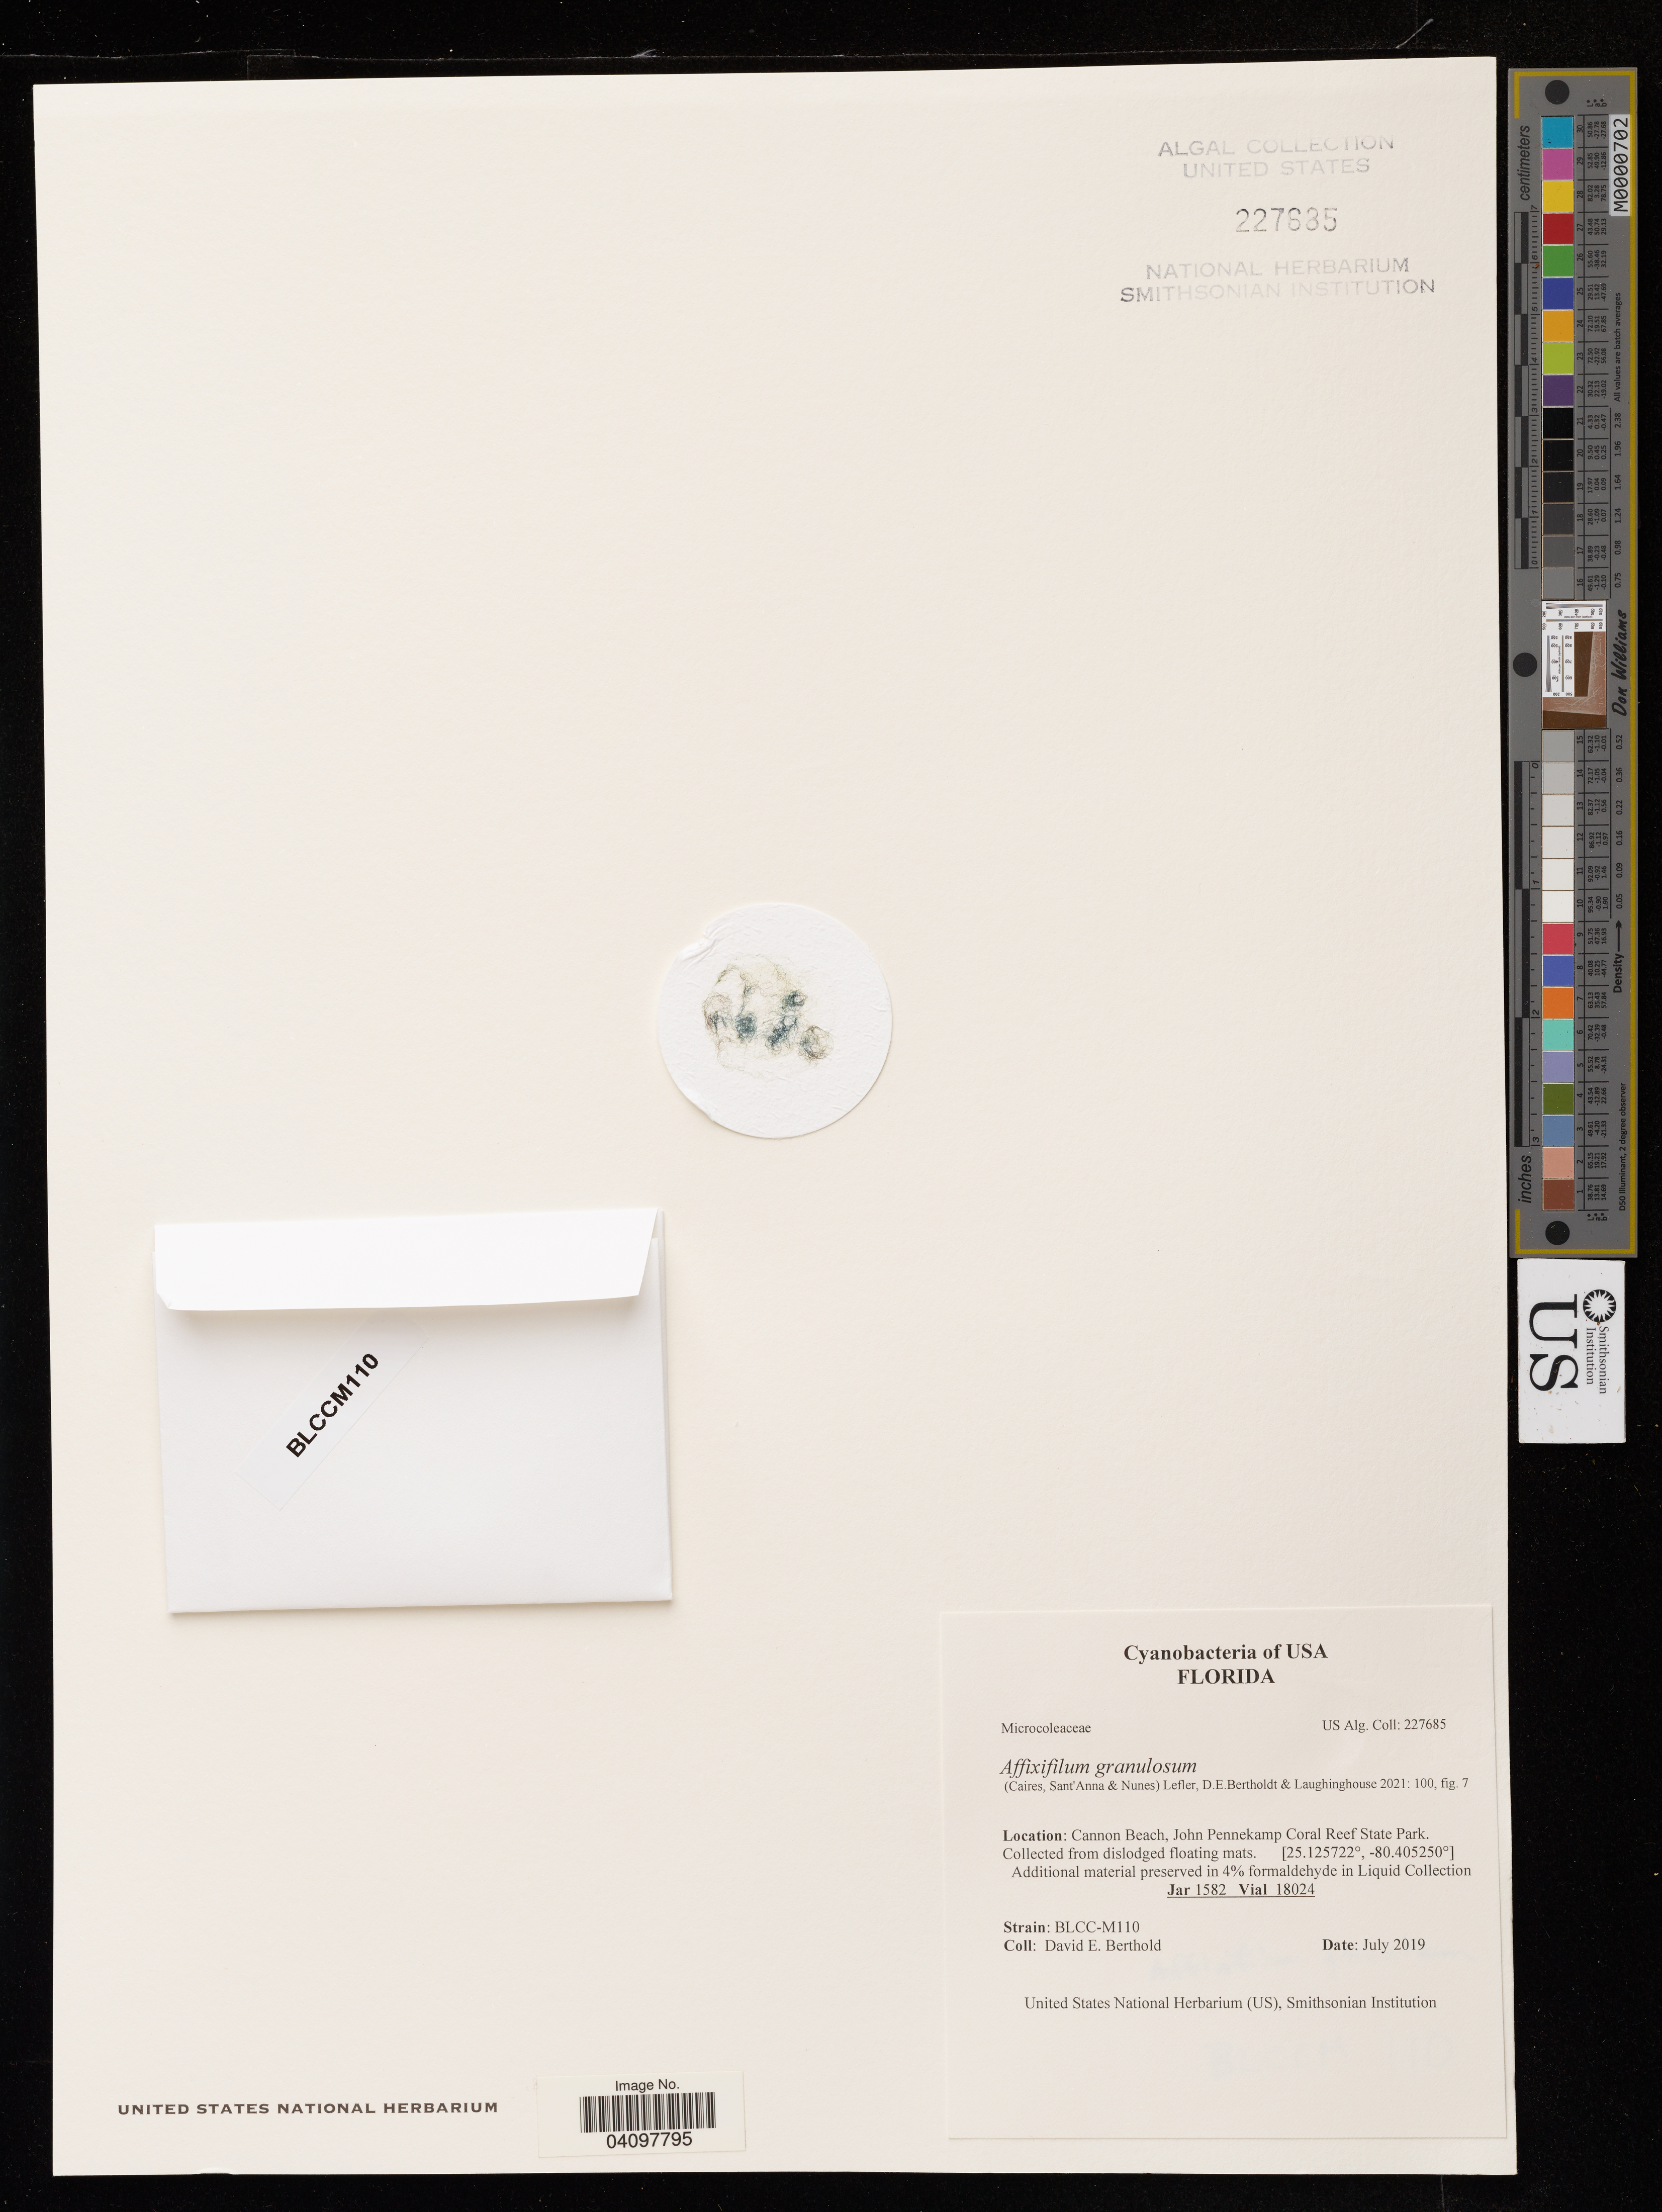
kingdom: Bacteria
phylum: Cyanobacteria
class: Cyanobacteriia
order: Cyanobacteriales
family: Microcoleaceae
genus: Affixifilum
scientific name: Affixifilum granulosum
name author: (Caires et al.) Lefler et al.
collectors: D. Berthold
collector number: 227685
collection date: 2019-07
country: United States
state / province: Florida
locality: Cannon Beach, John Pennekamp Coral Reef State Park.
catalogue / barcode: US 227685